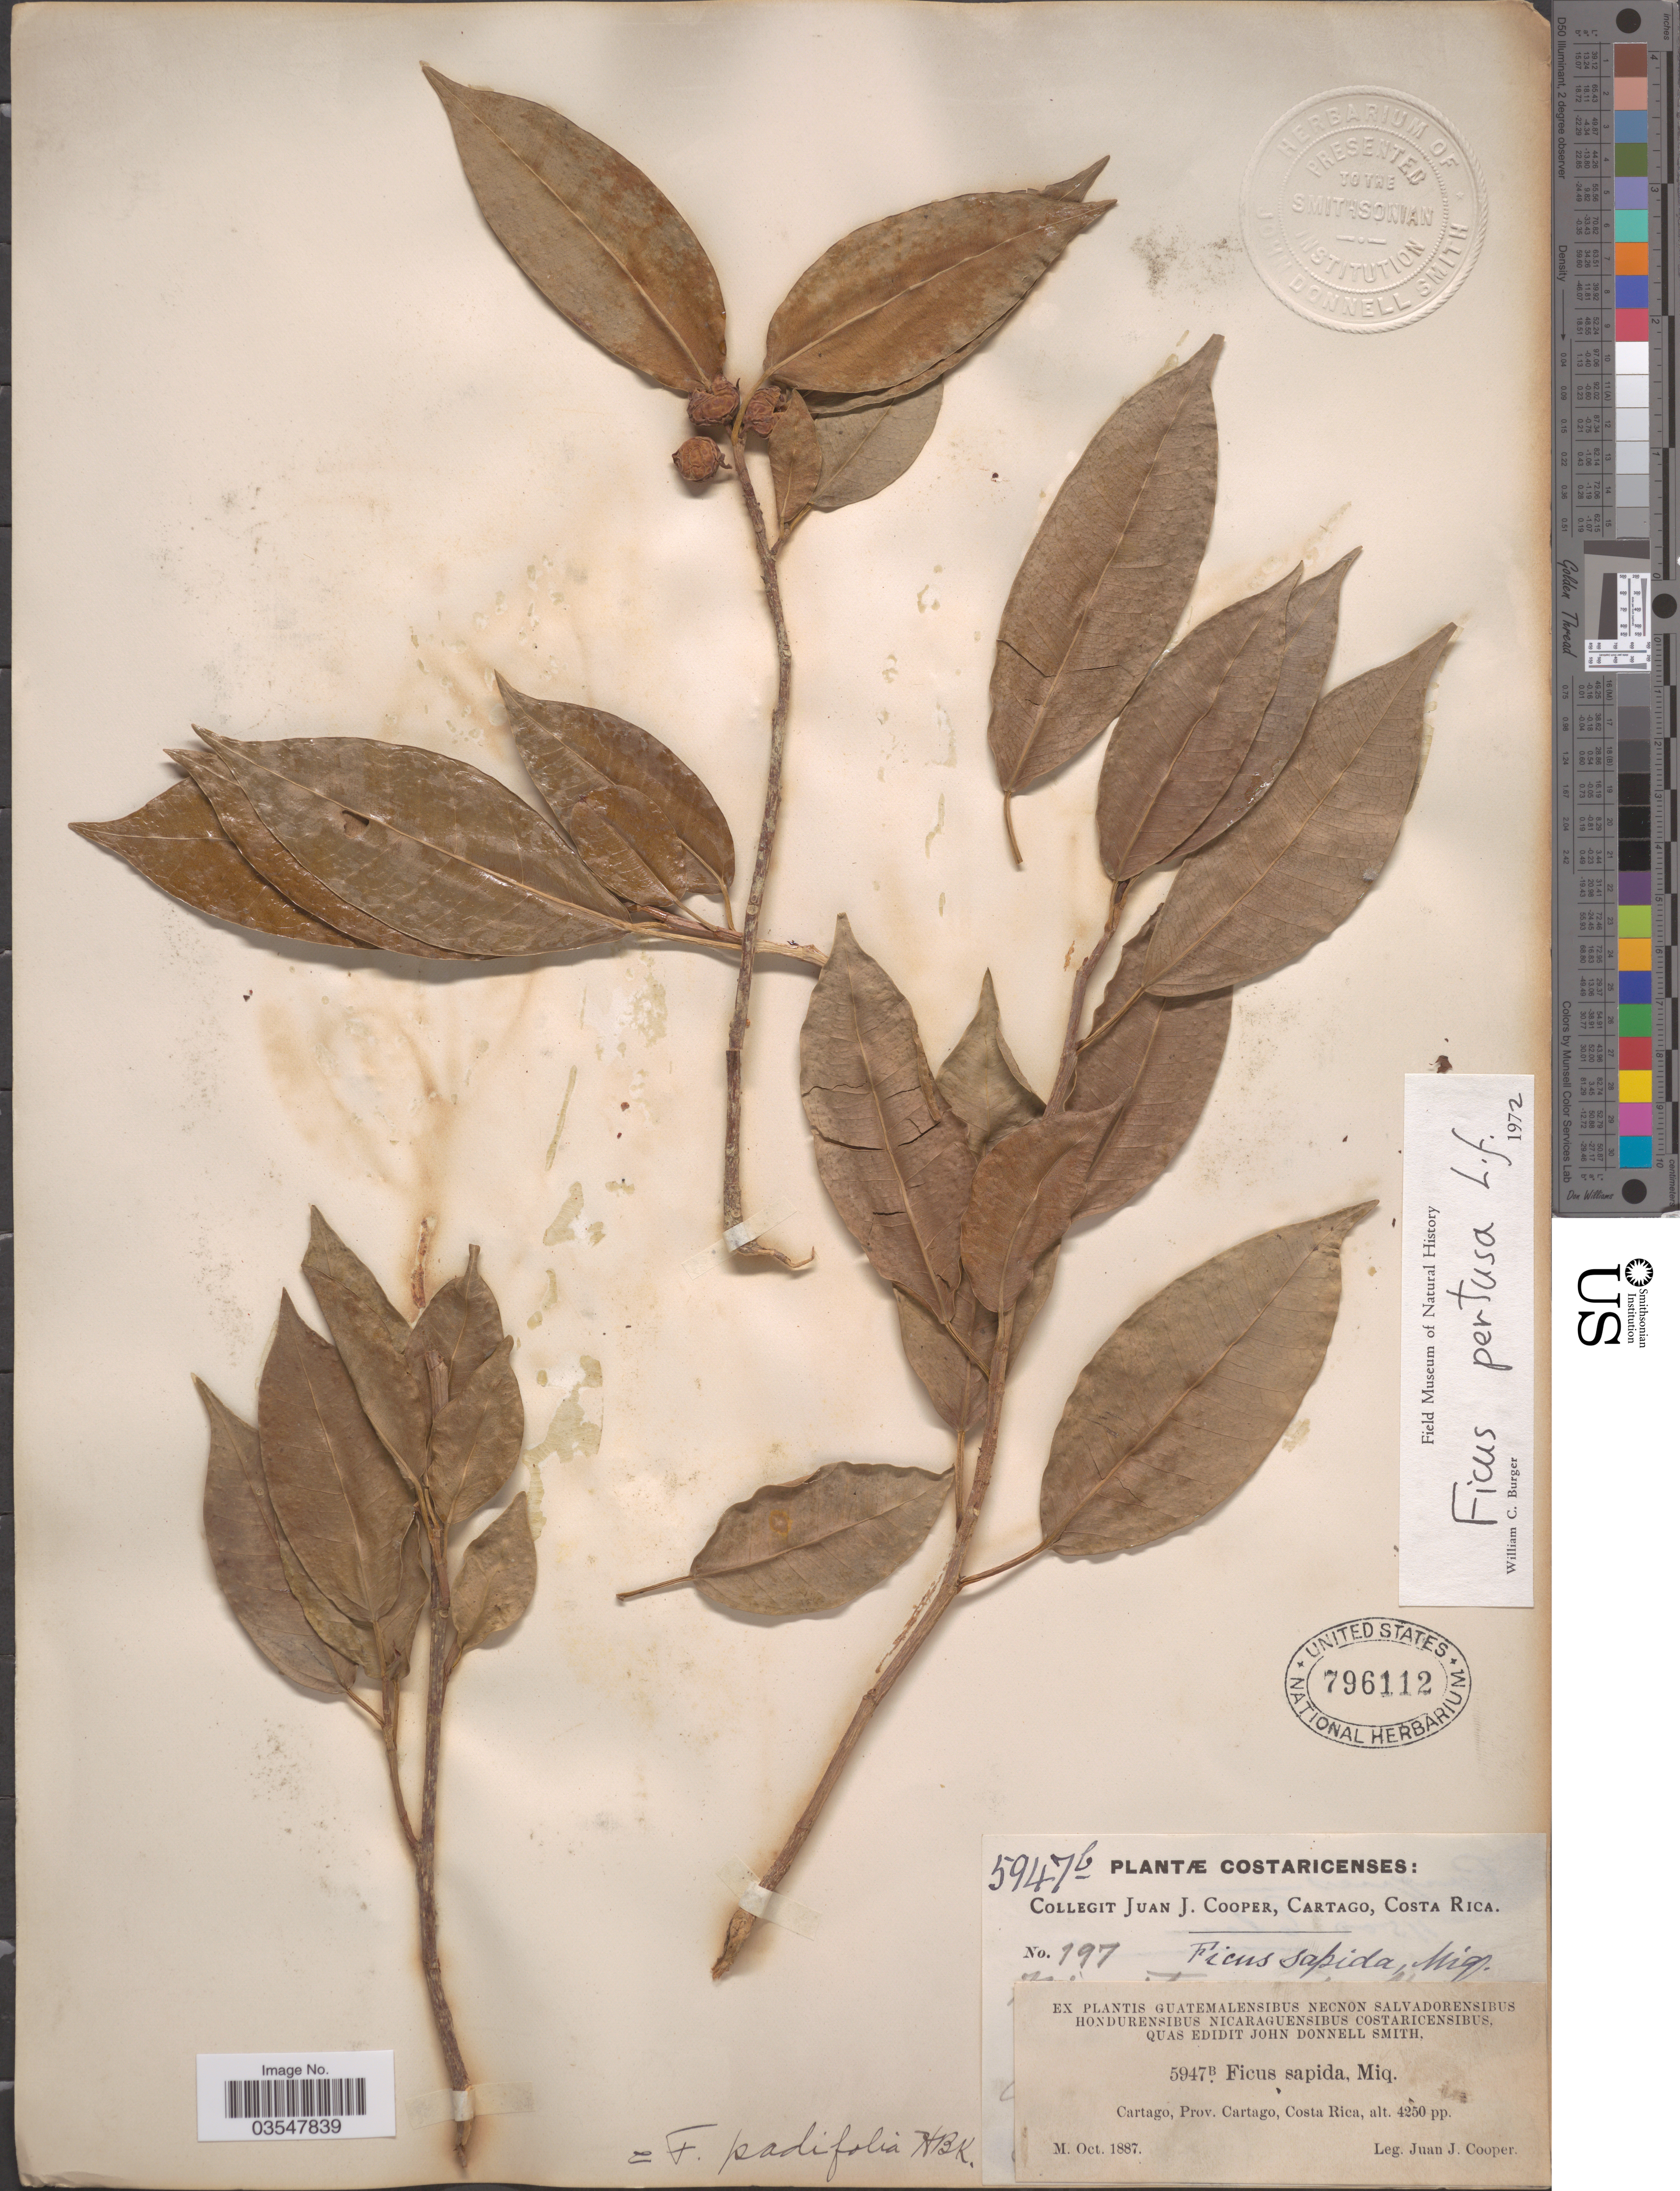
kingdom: Plantae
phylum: Tracheophyta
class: Magnoliopsida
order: Rosales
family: Moraceae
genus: Ficus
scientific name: Ficus pertusa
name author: L. f.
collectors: J. J. Cooper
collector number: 5947B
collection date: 1887-10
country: Costa Rica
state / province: Cartago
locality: Cartago.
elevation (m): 1295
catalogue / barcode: US 796112